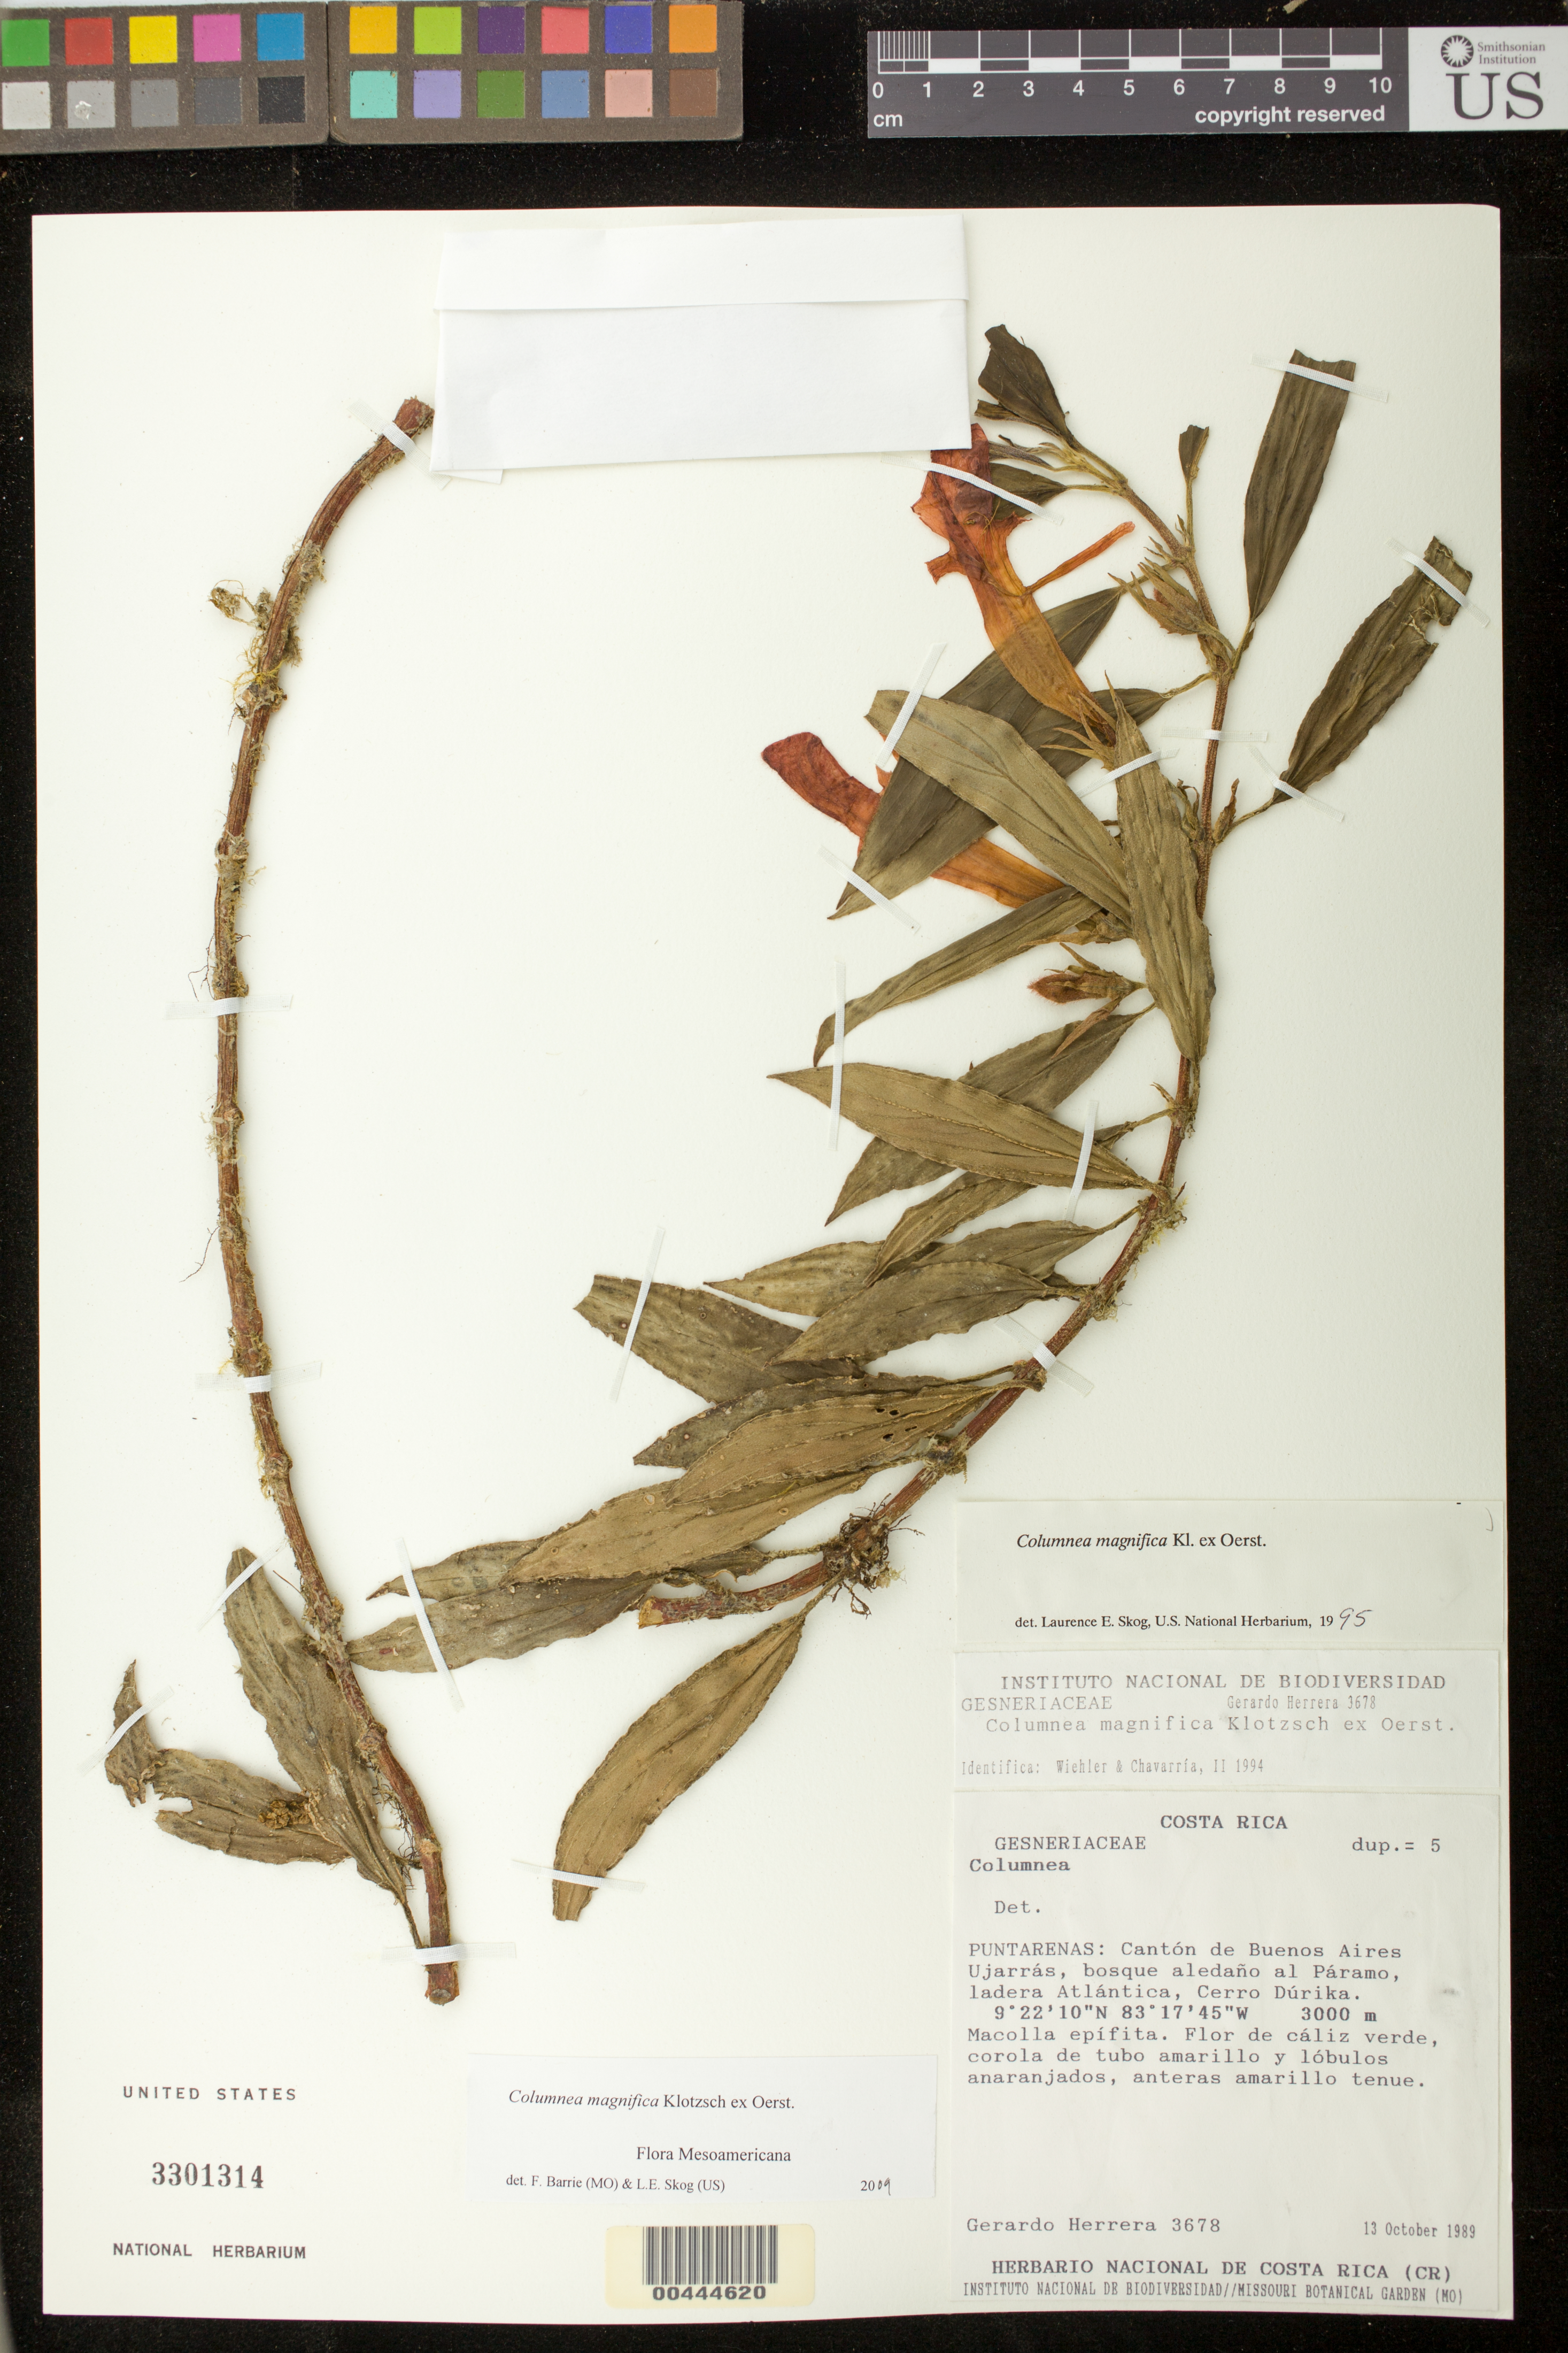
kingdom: Plantae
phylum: Tracheophyta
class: Magnoliopsida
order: Lamiales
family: Gesneriaceae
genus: Columnea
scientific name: Columnea magnifica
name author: Klotzsch ex Oerst.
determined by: Skog, Laurence E.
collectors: G. Herrera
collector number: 3678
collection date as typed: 13 Oct 1989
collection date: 1989-10-13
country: Costa Rica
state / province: Puntarenas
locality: Cantón de Buenos Aires Ujarrás, ladera Atlántica, Cerro Dúrika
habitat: Bosque aledaño al Páramo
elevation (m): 3000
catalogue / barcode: US 3301314